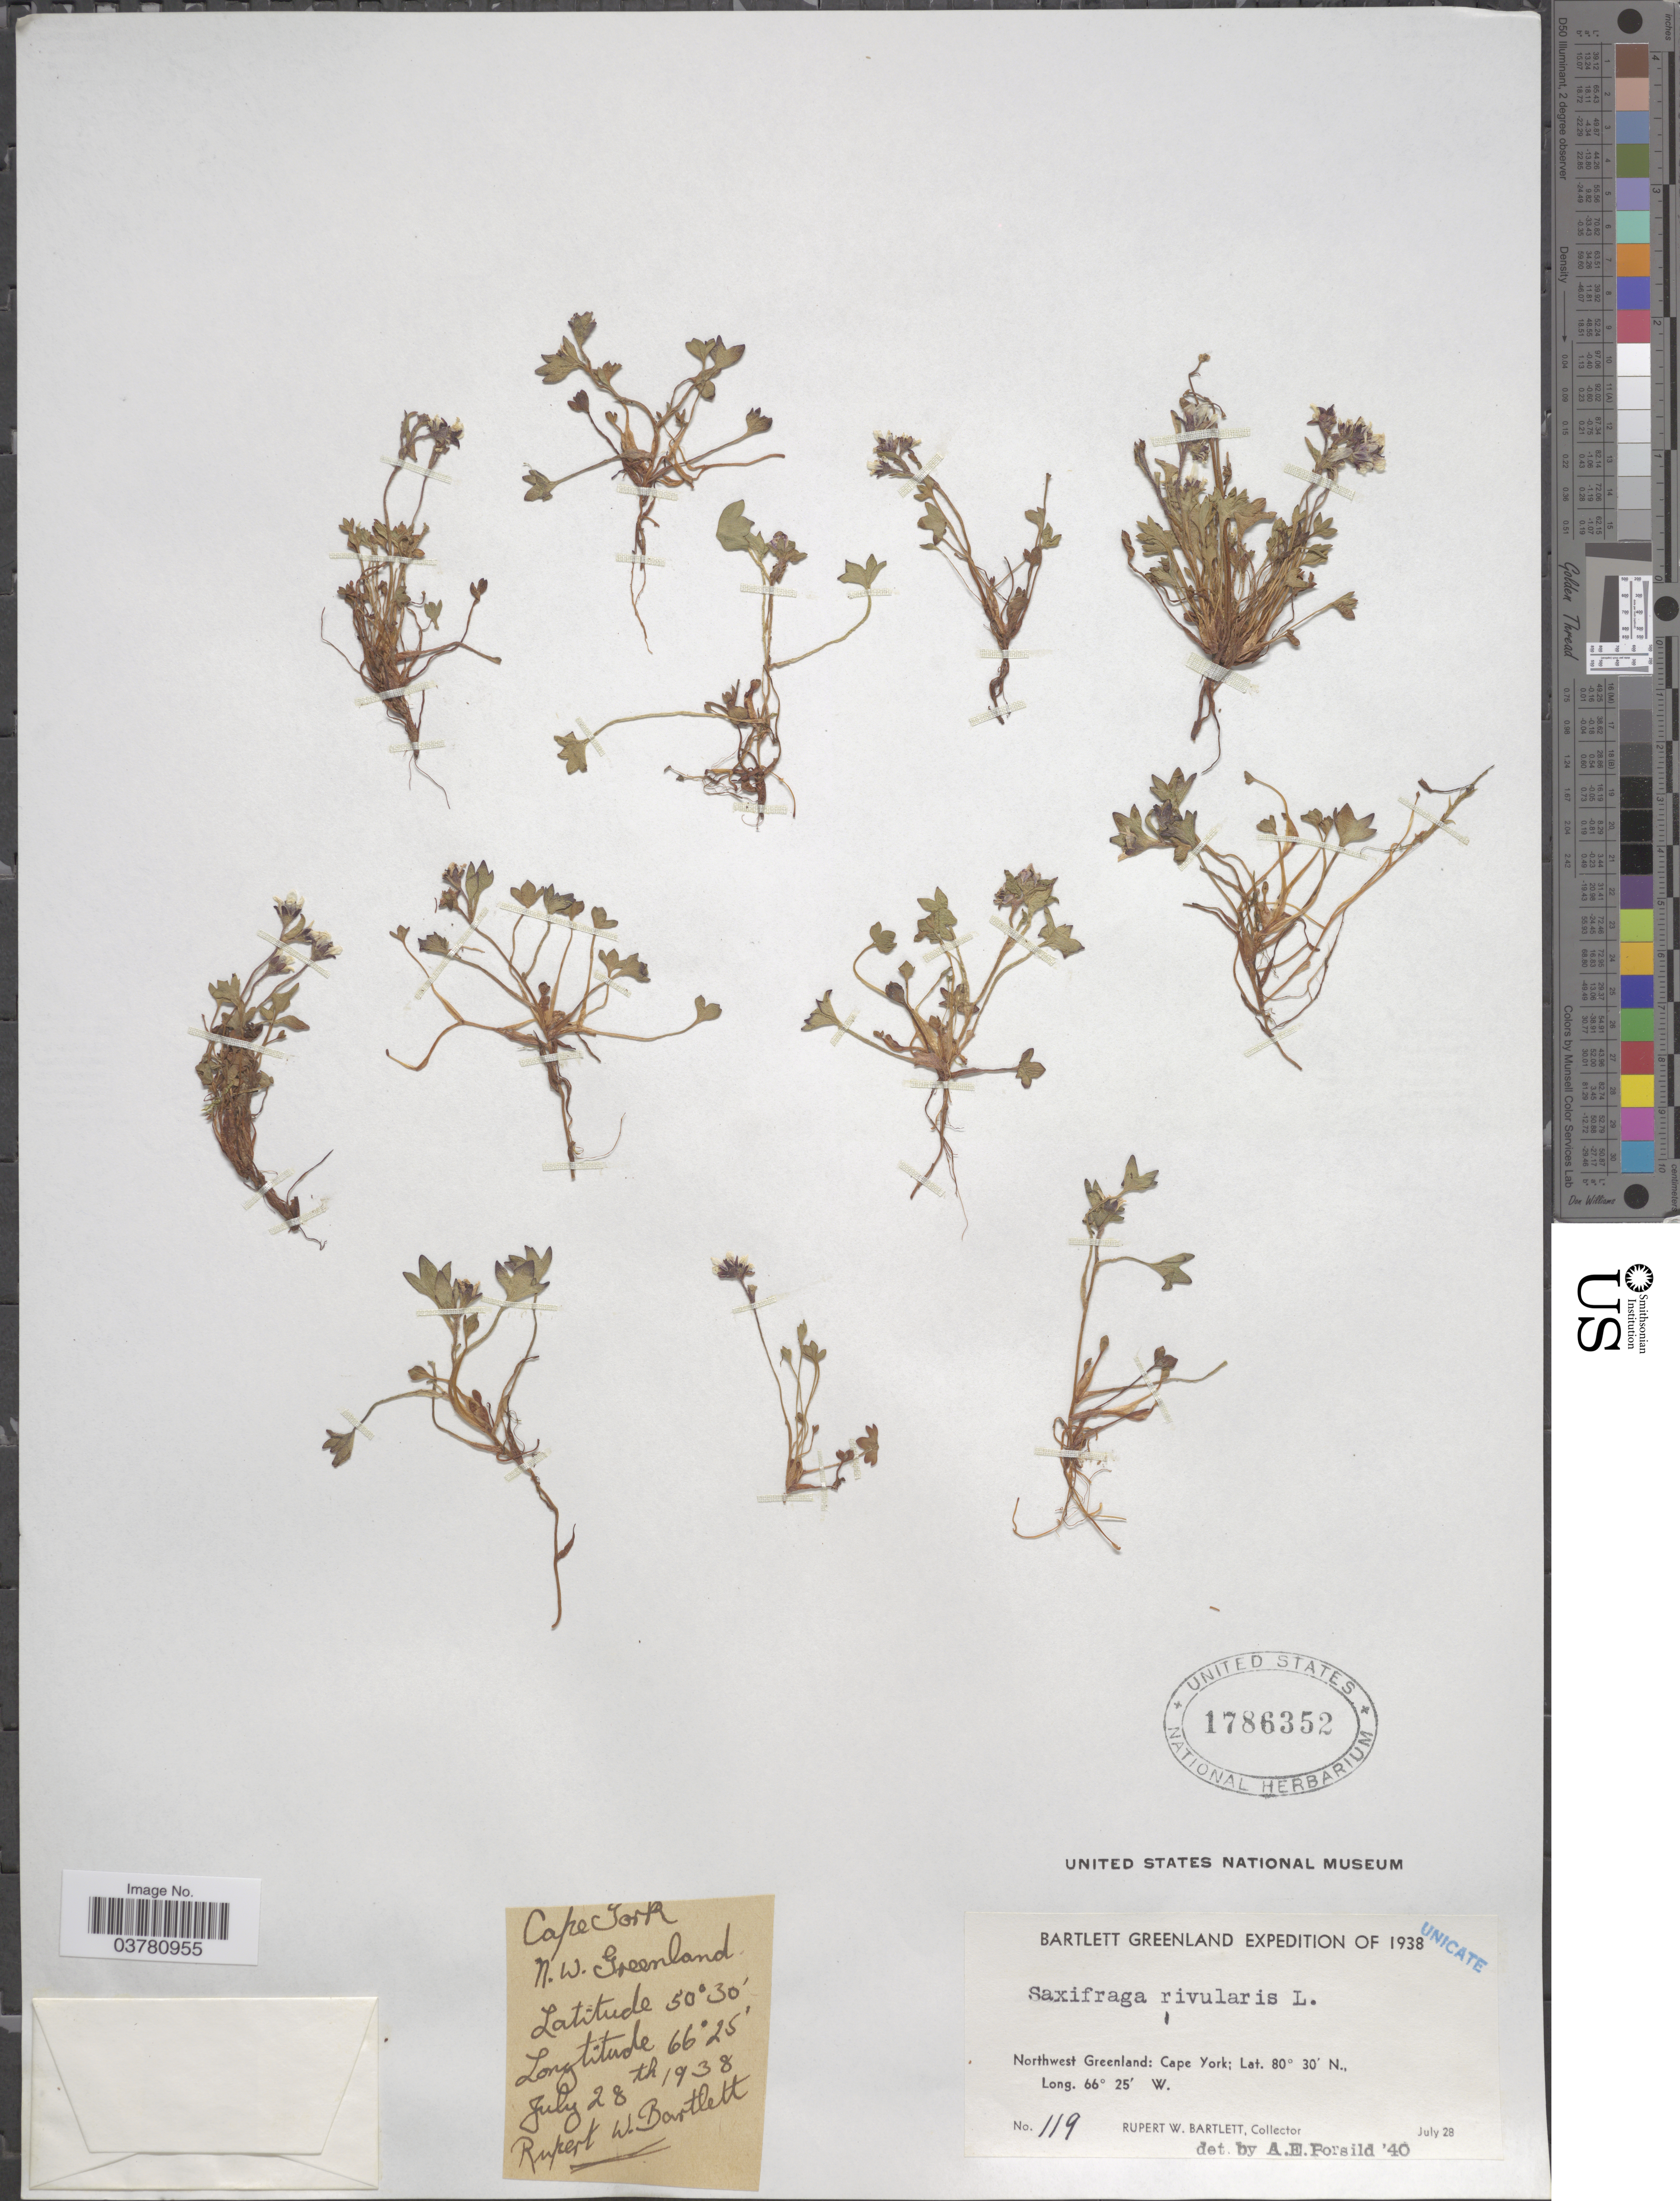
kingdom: Plantae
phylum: Tracheophyta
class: Magnoliopsida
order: Saxifragales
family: Saxifragaceae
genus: Saxifraga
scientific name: Saxifraga rivularis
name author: L.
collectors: R. W. Bartlett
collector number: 119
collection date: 1938-07-28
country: Greenland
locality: Bartlett Greenland Expedition of 1938. Northwest Greenland: Cape York.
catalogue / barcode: US 1786352